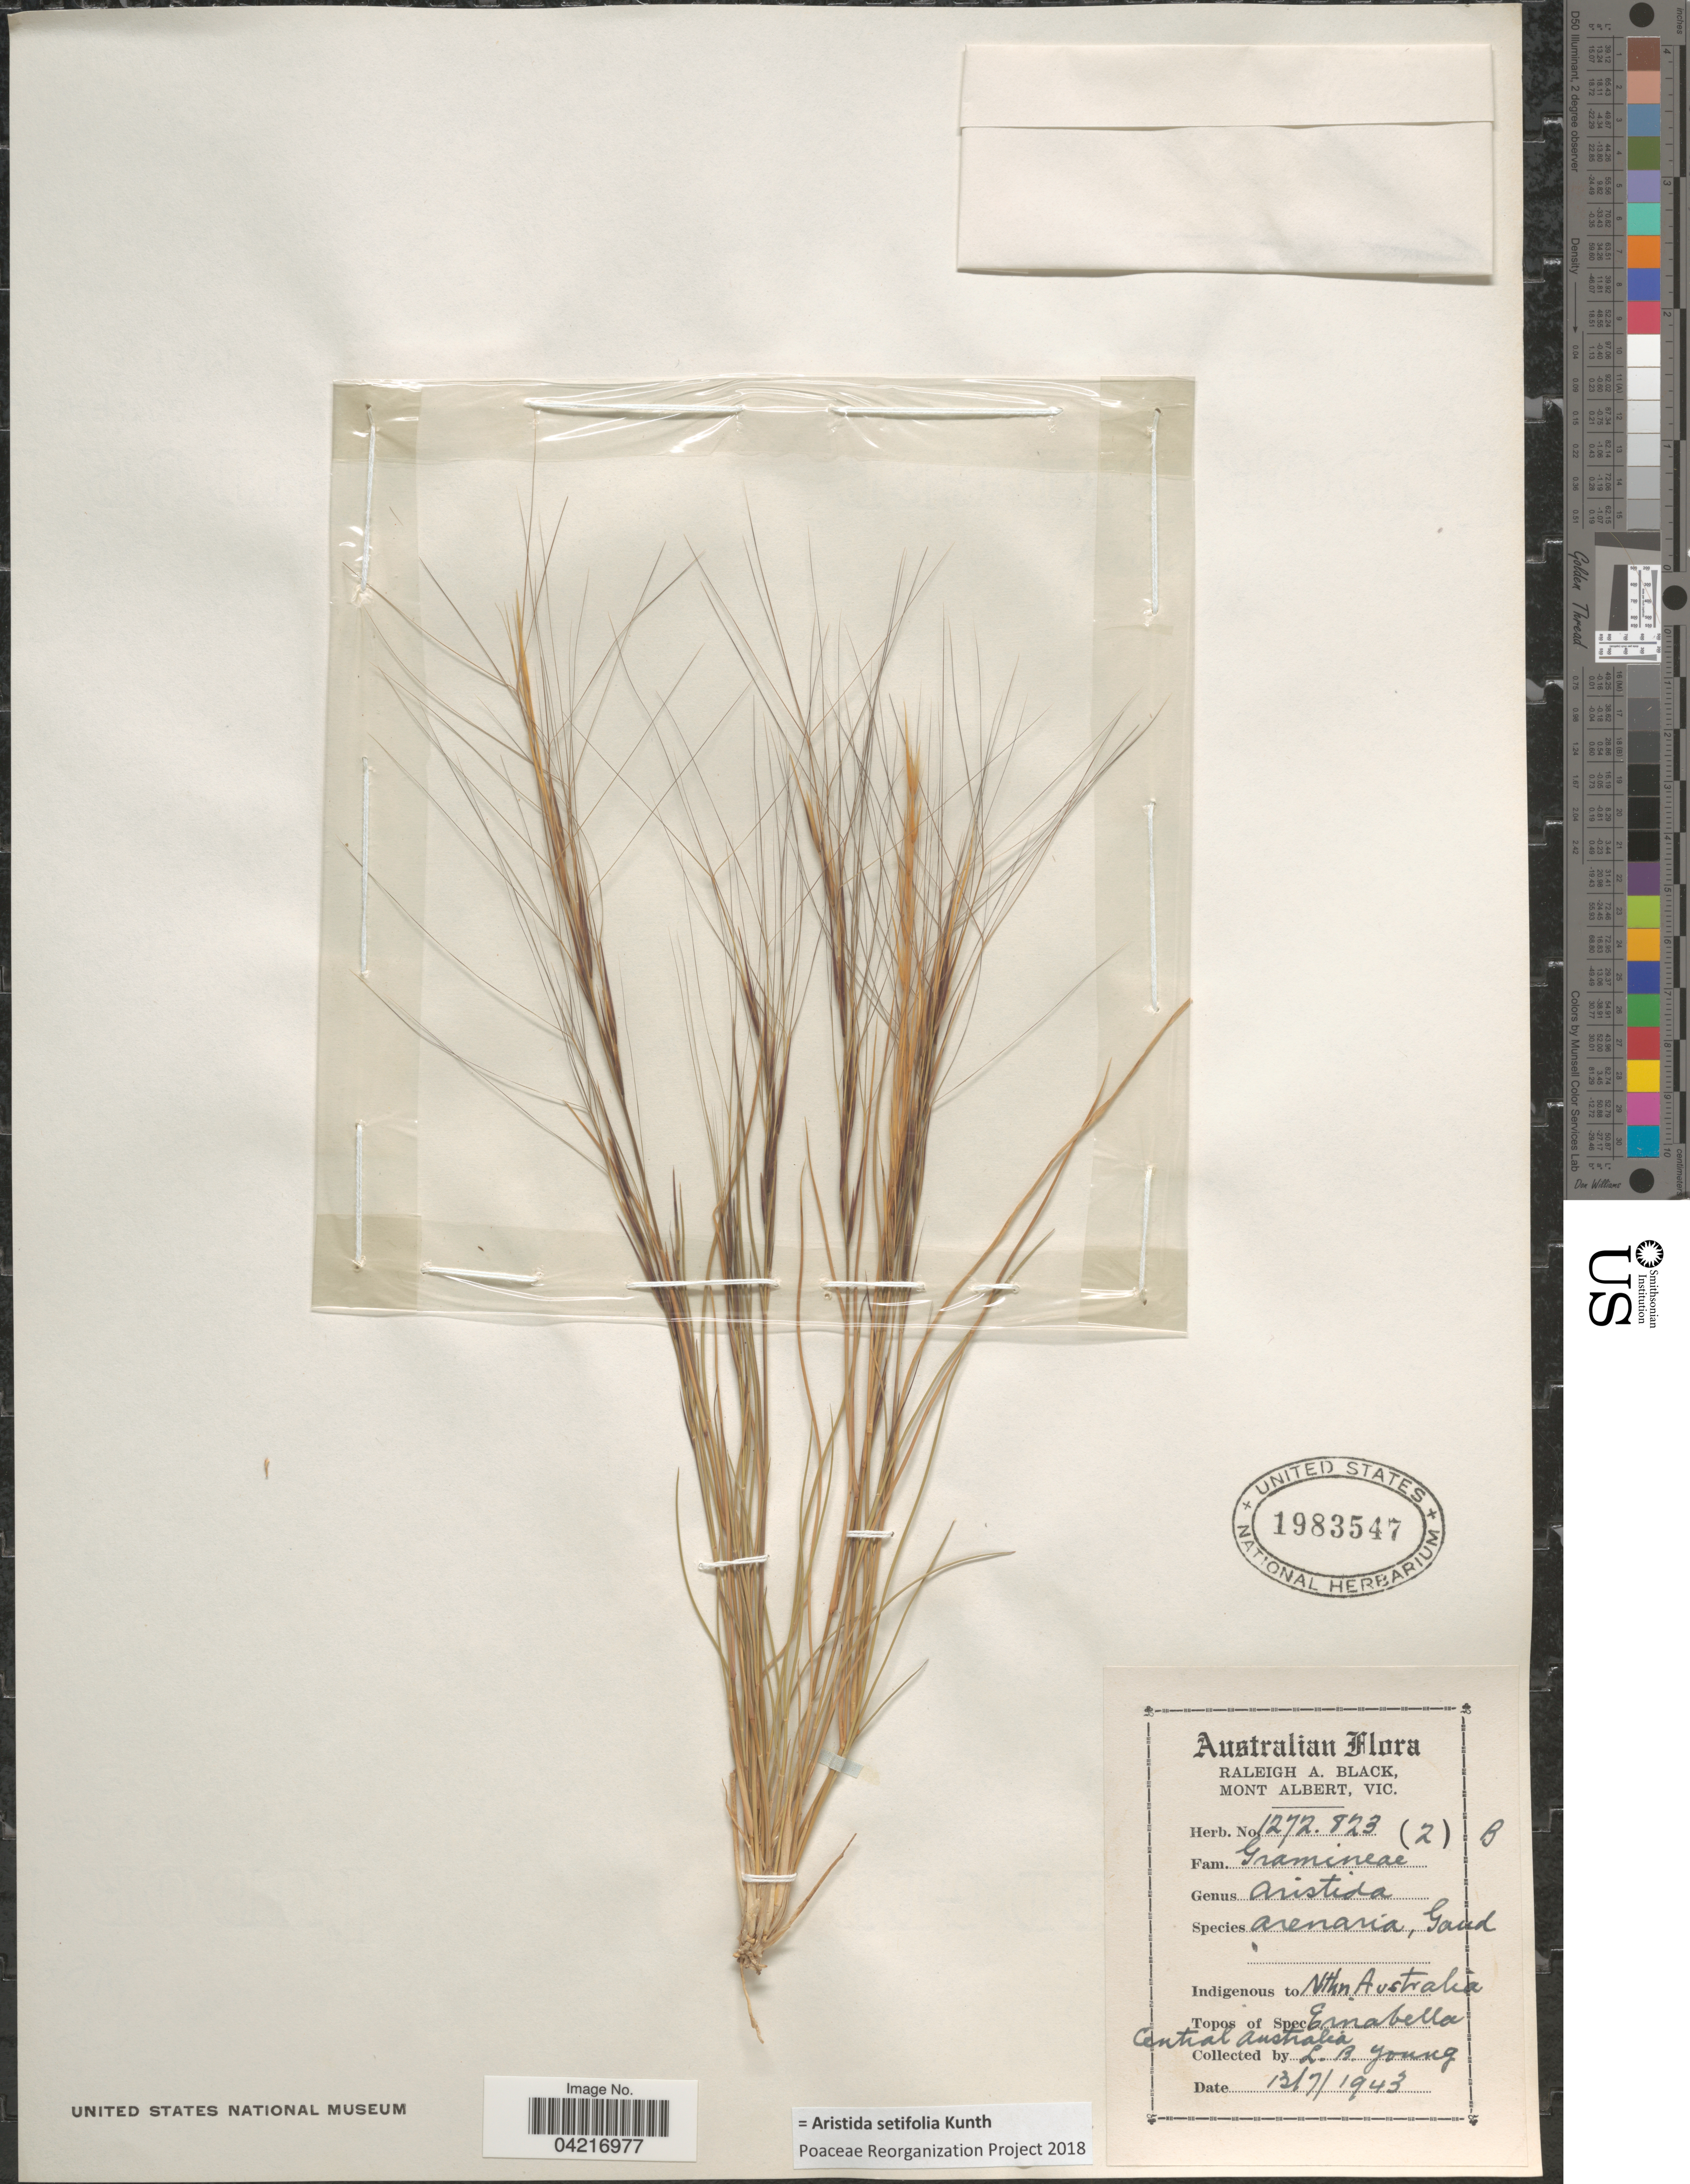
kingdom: Plantae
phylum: Tracheophyta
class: Liliopsida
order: Poales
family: Poaceae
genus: Aristida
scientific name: Aristida setifolia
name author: Kunth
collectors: L. Young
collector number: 1272.823/2B?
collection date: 1943-07-13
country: Australia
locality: Mont Albert, Vic. Nthn. Australia. Ernabelle. Central Australia.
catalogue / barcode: US 1983547